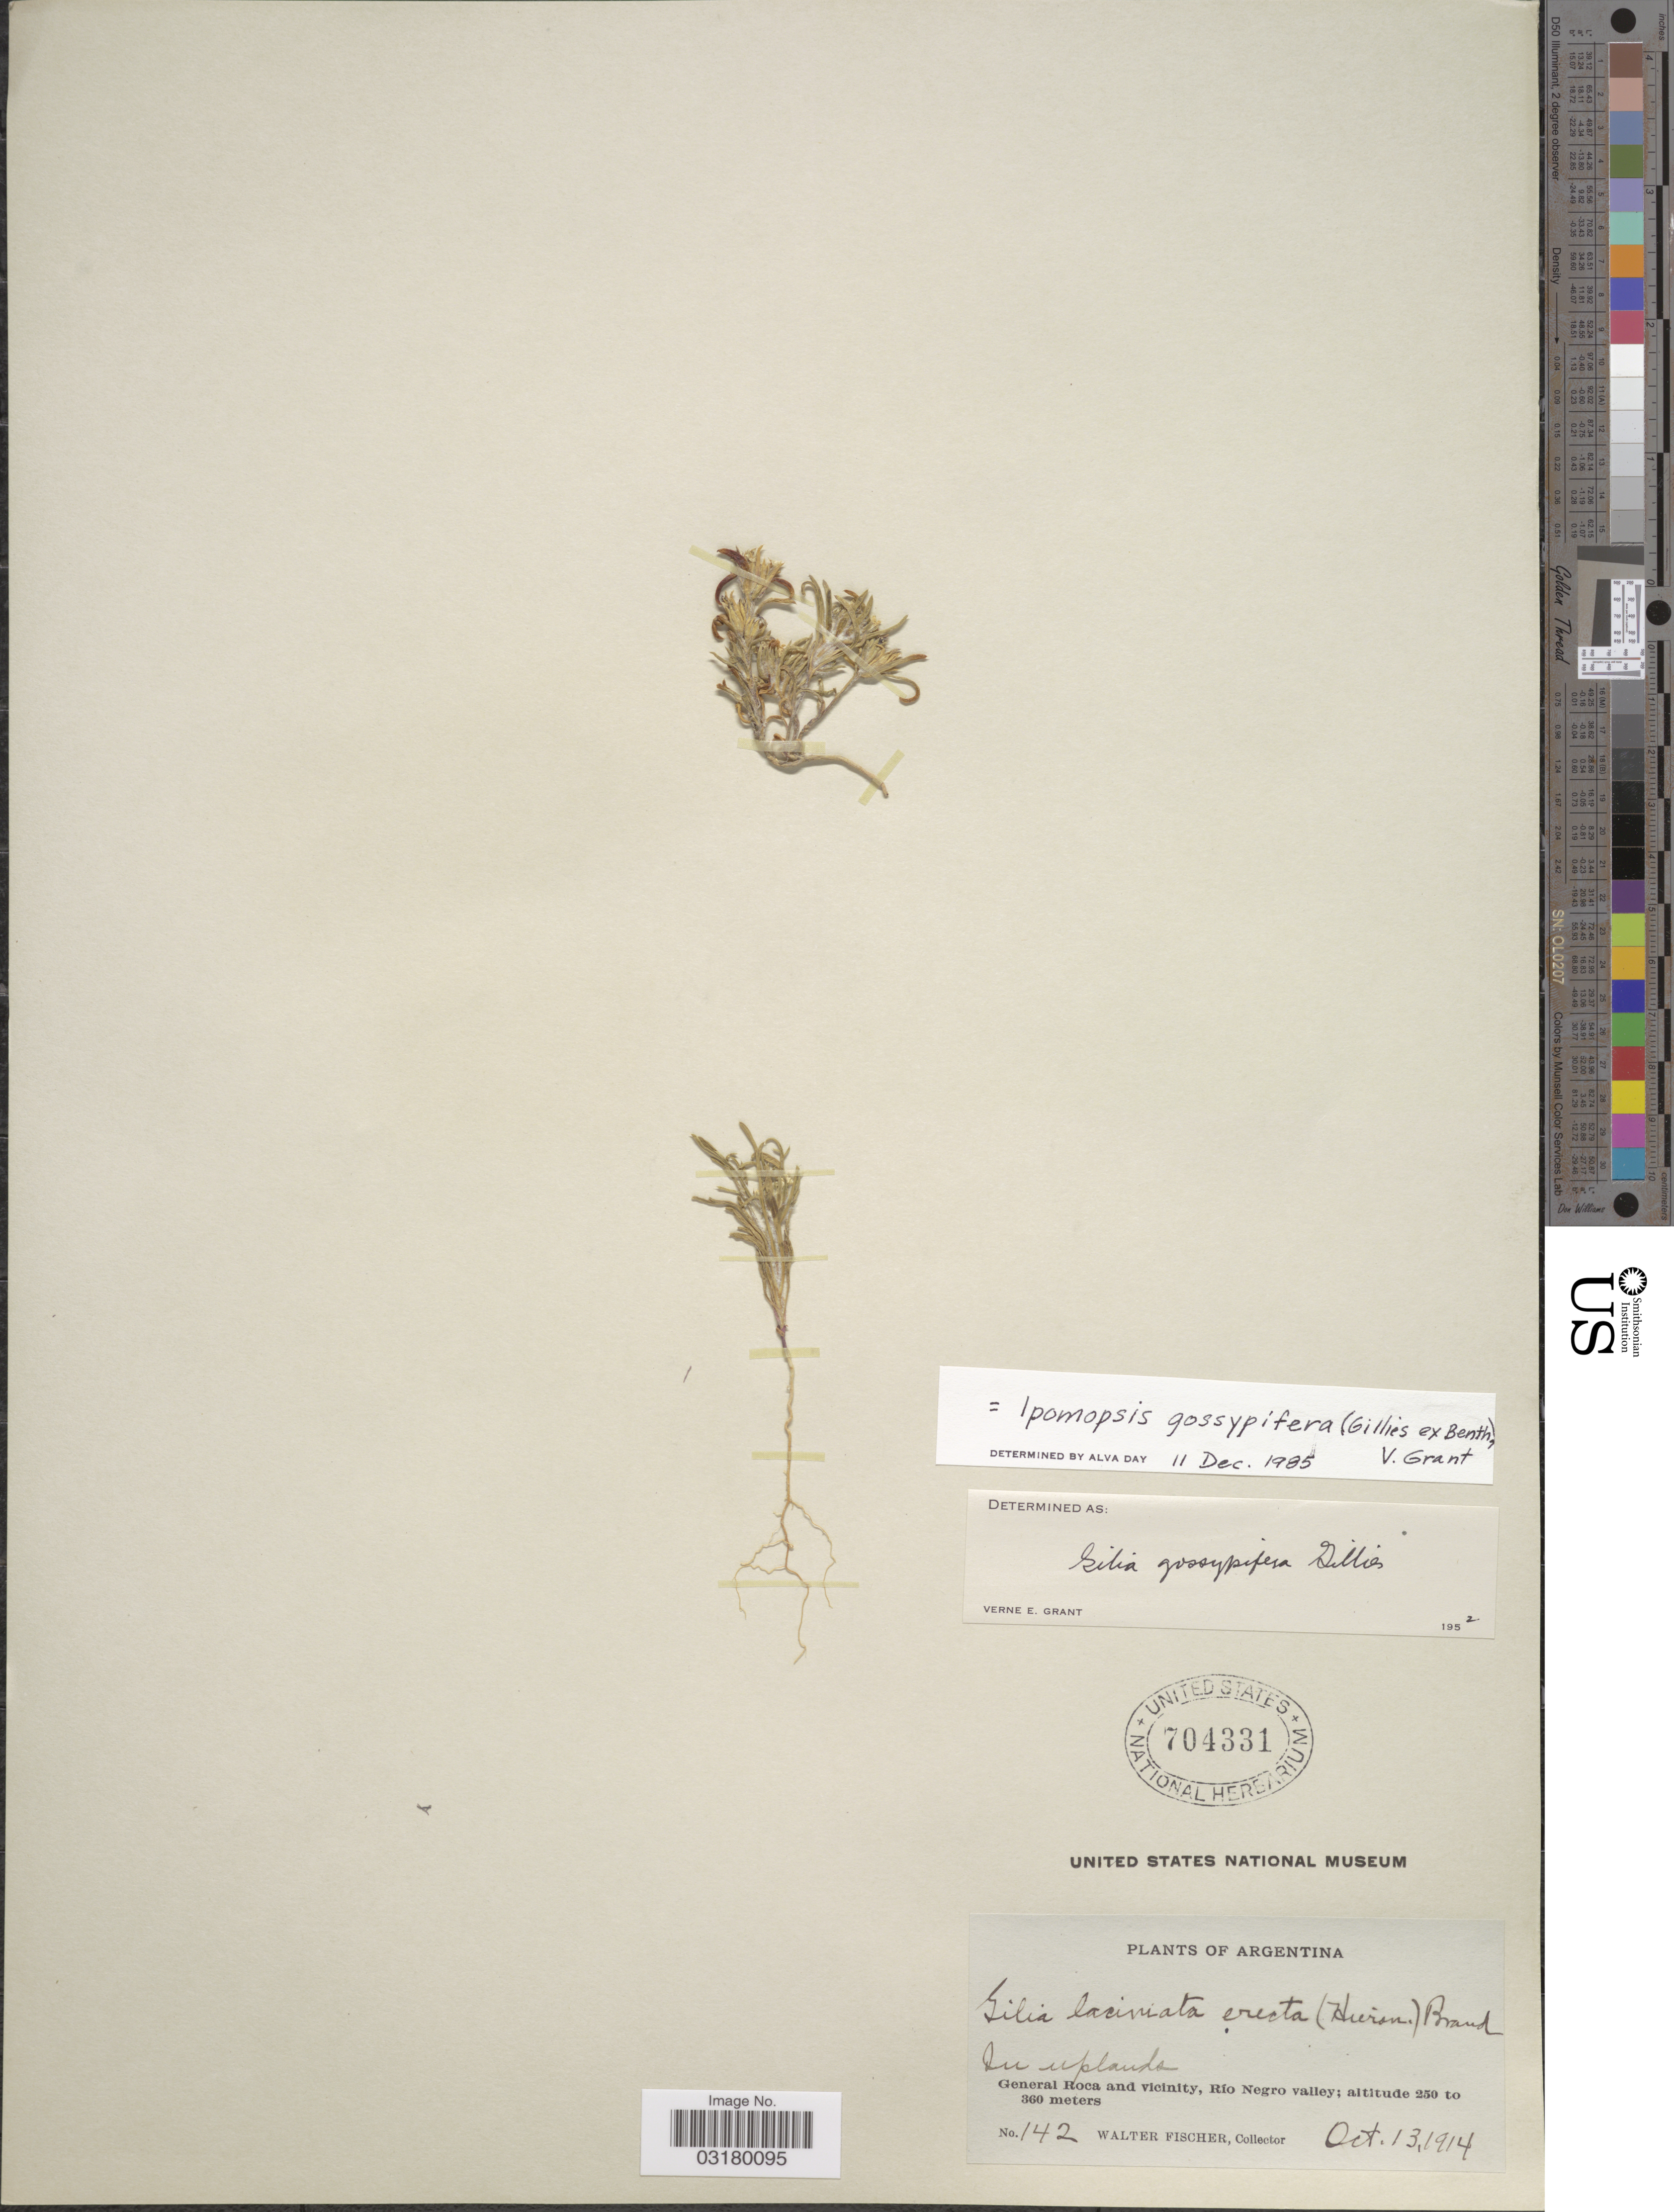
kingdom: Plantae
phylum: Tracheophyta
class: Magnoliopsida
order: Ericales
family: Polemoniaceae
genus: Ipomopsis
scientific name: Ipomopsis gossypifera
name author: (Gillies ex Benth.) V.E. Grant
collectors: W. Fischer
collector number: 142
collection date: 1914-10-13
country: Argentina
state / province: Rio Negro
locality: General Roca and vicinity, Río Negro valley.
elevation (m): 250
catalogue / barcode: US 704331